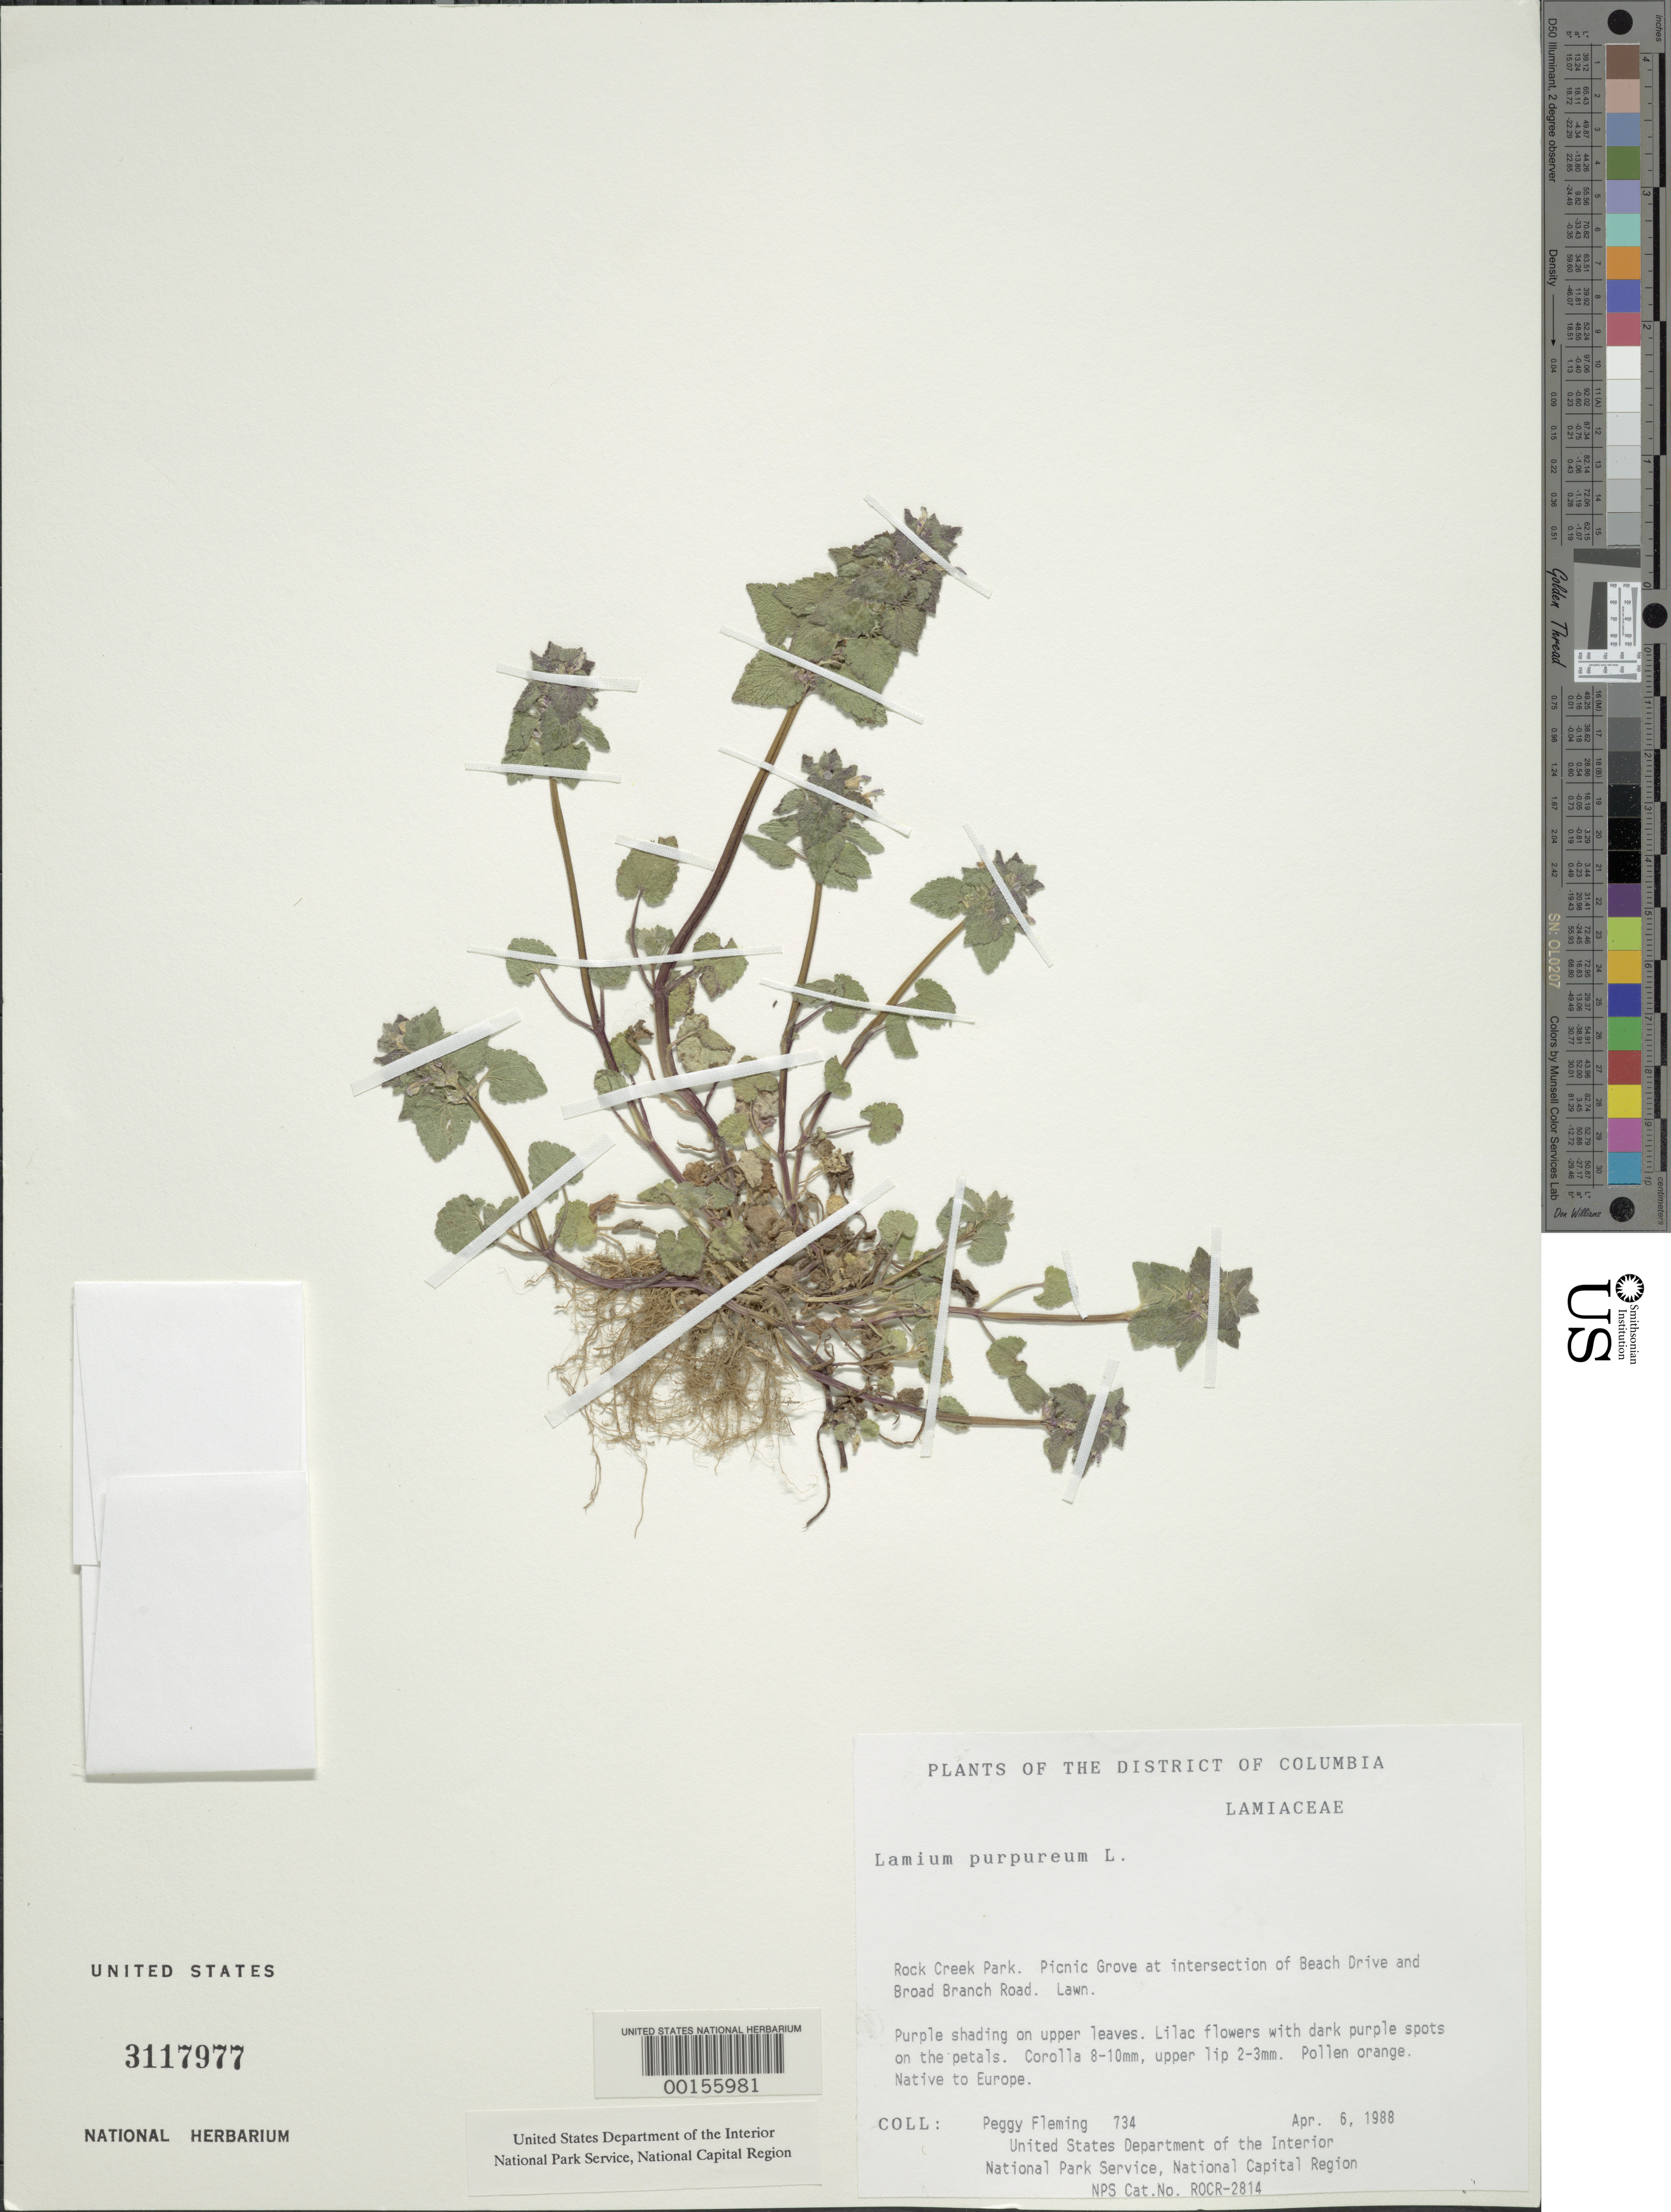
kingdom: Plantae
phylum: Tracheophyta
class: Magnoliopsida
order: Lamiales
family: Lamiaceae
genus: Lamium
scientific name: Lamium purpureum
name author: L.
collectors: P. Fleming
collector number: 734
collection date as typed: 06 Apr 1988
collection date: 1988-04-06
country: United States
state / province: District of Columbia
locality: Rock Creek Park, Broad Branch and Beach Drive Rock Creek Park and vicinity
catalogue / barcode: US 3117977